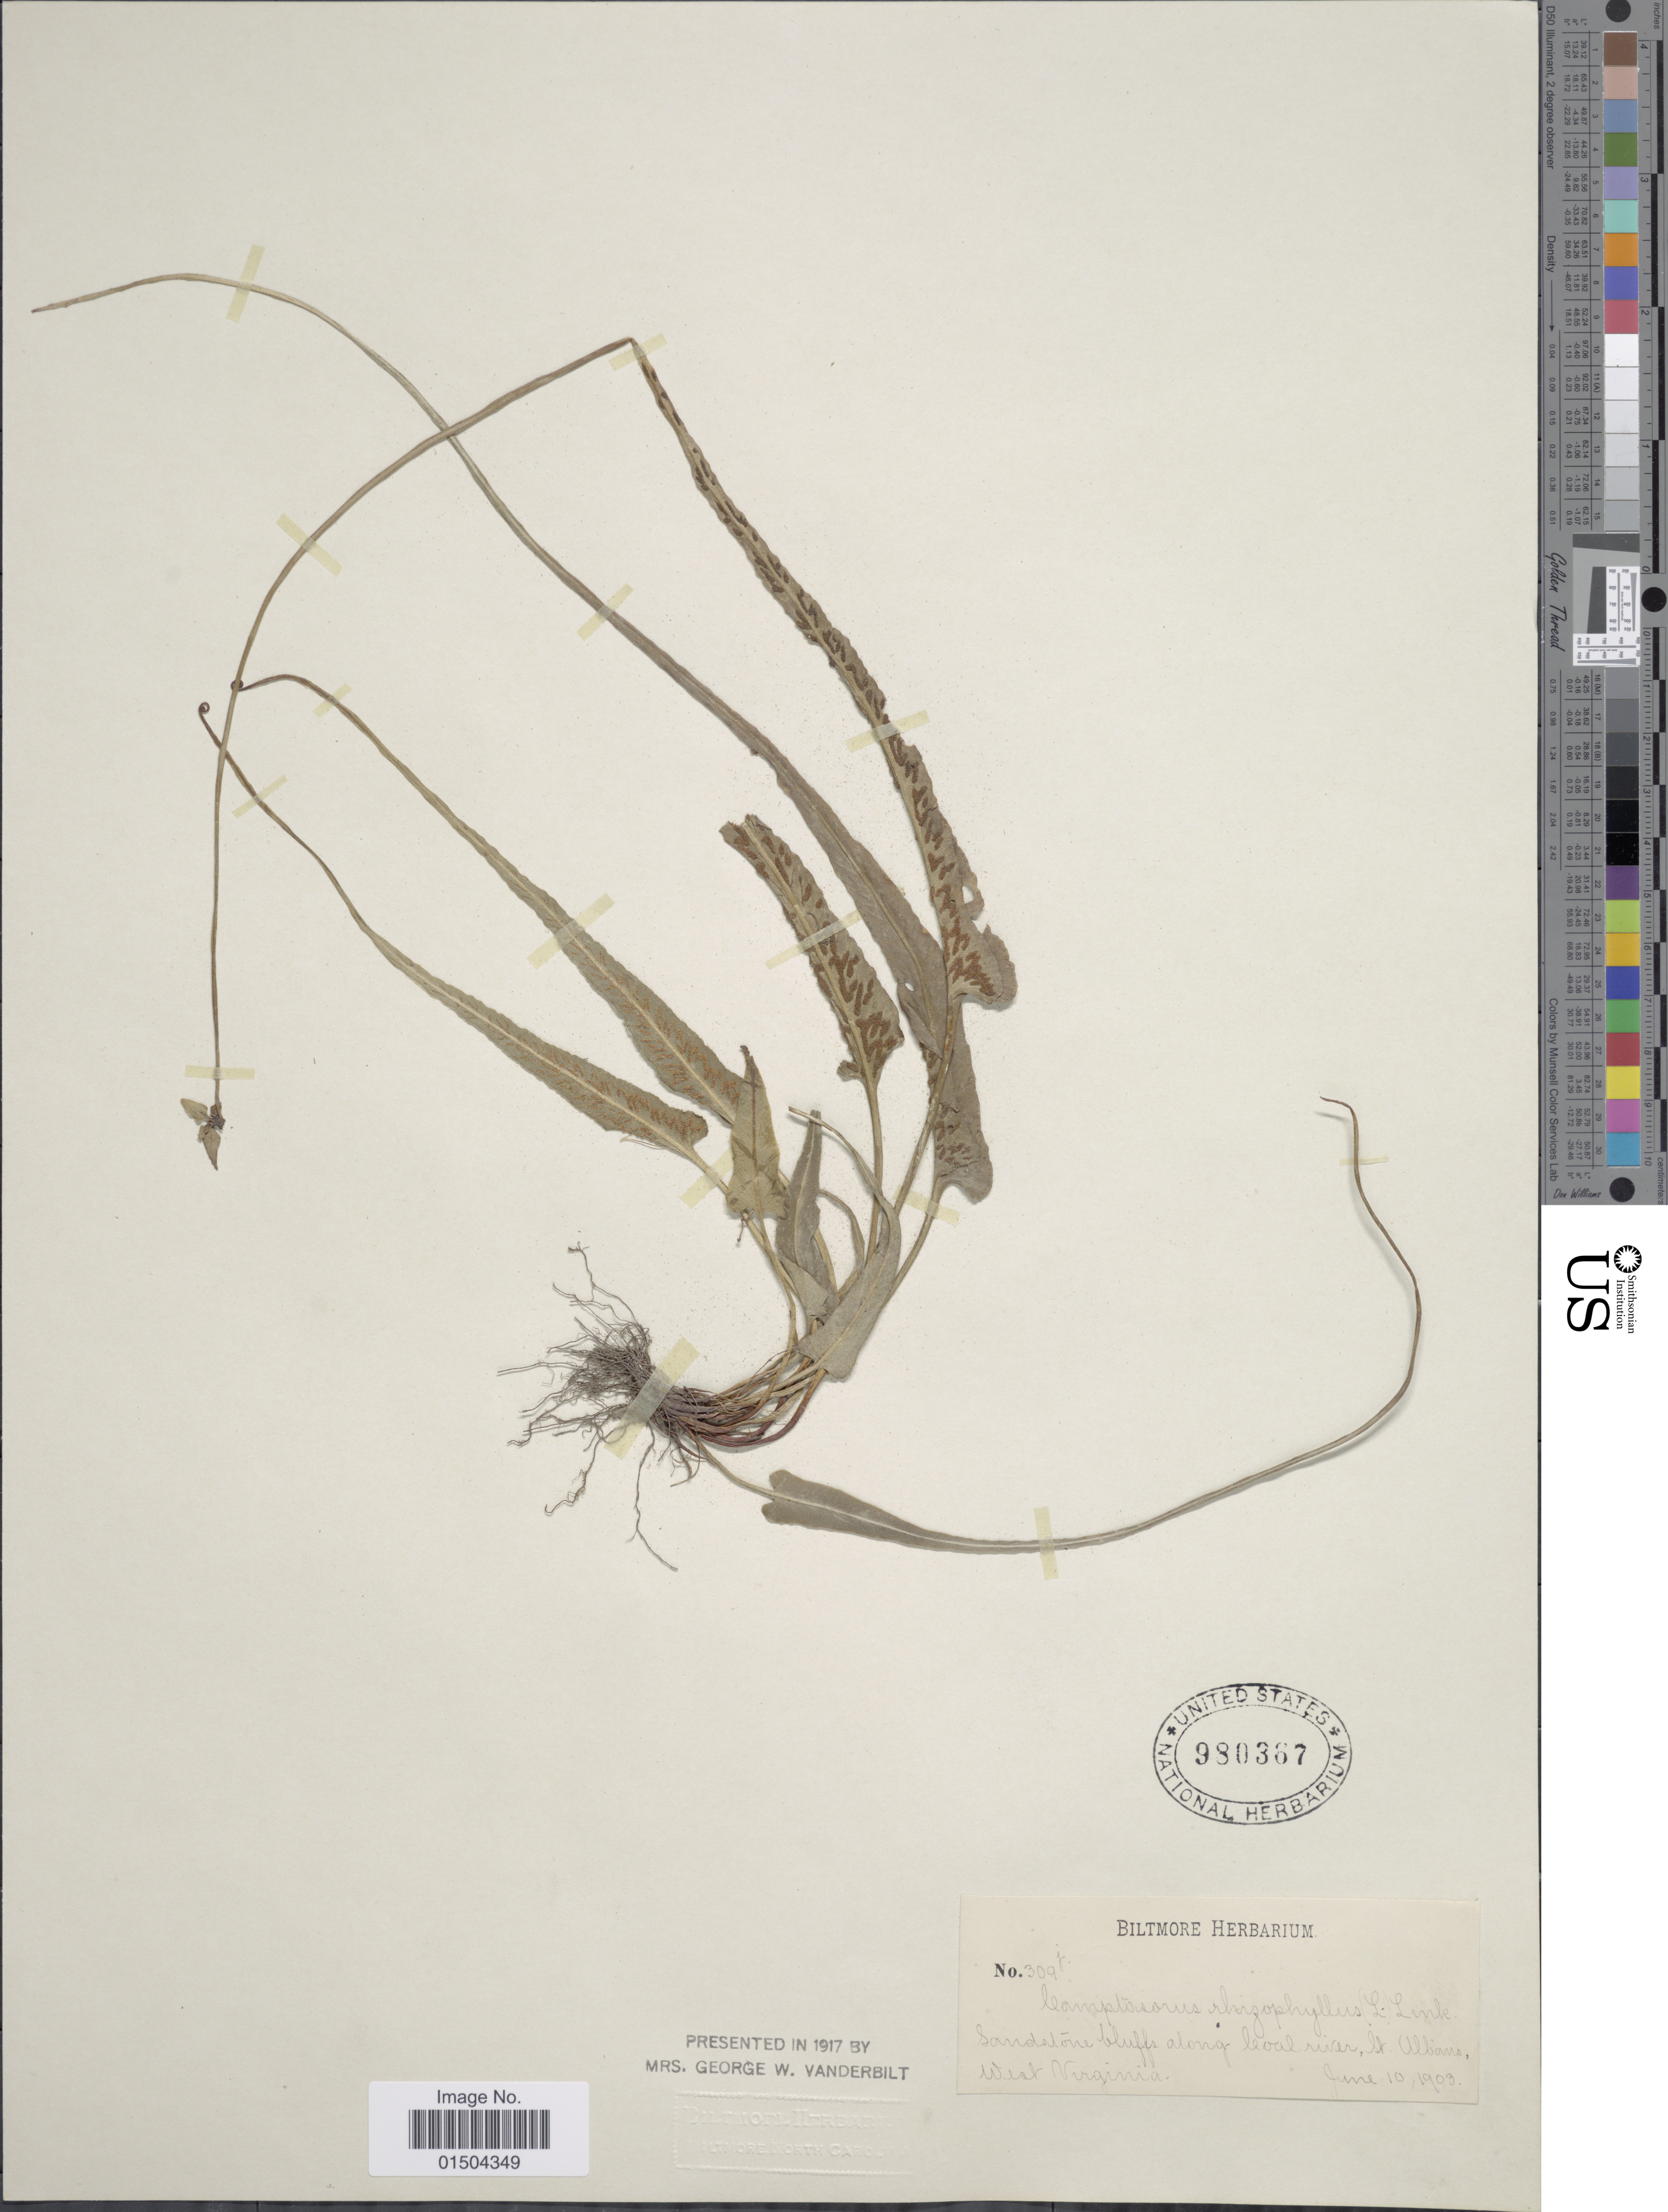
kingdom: Plantae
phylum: Tracheophyta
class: Polypodiopsida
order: Polypodiales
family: Aspleniaceae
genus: Asplenium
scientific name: Asplenium rhizophyllum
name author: L.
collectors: ex herb. Biltmore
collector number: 309f*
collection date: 1903-06-10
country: United States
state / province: West Virginia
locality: Sandstone bluffs along Coal river, St. Albano.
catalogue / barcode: US 980367